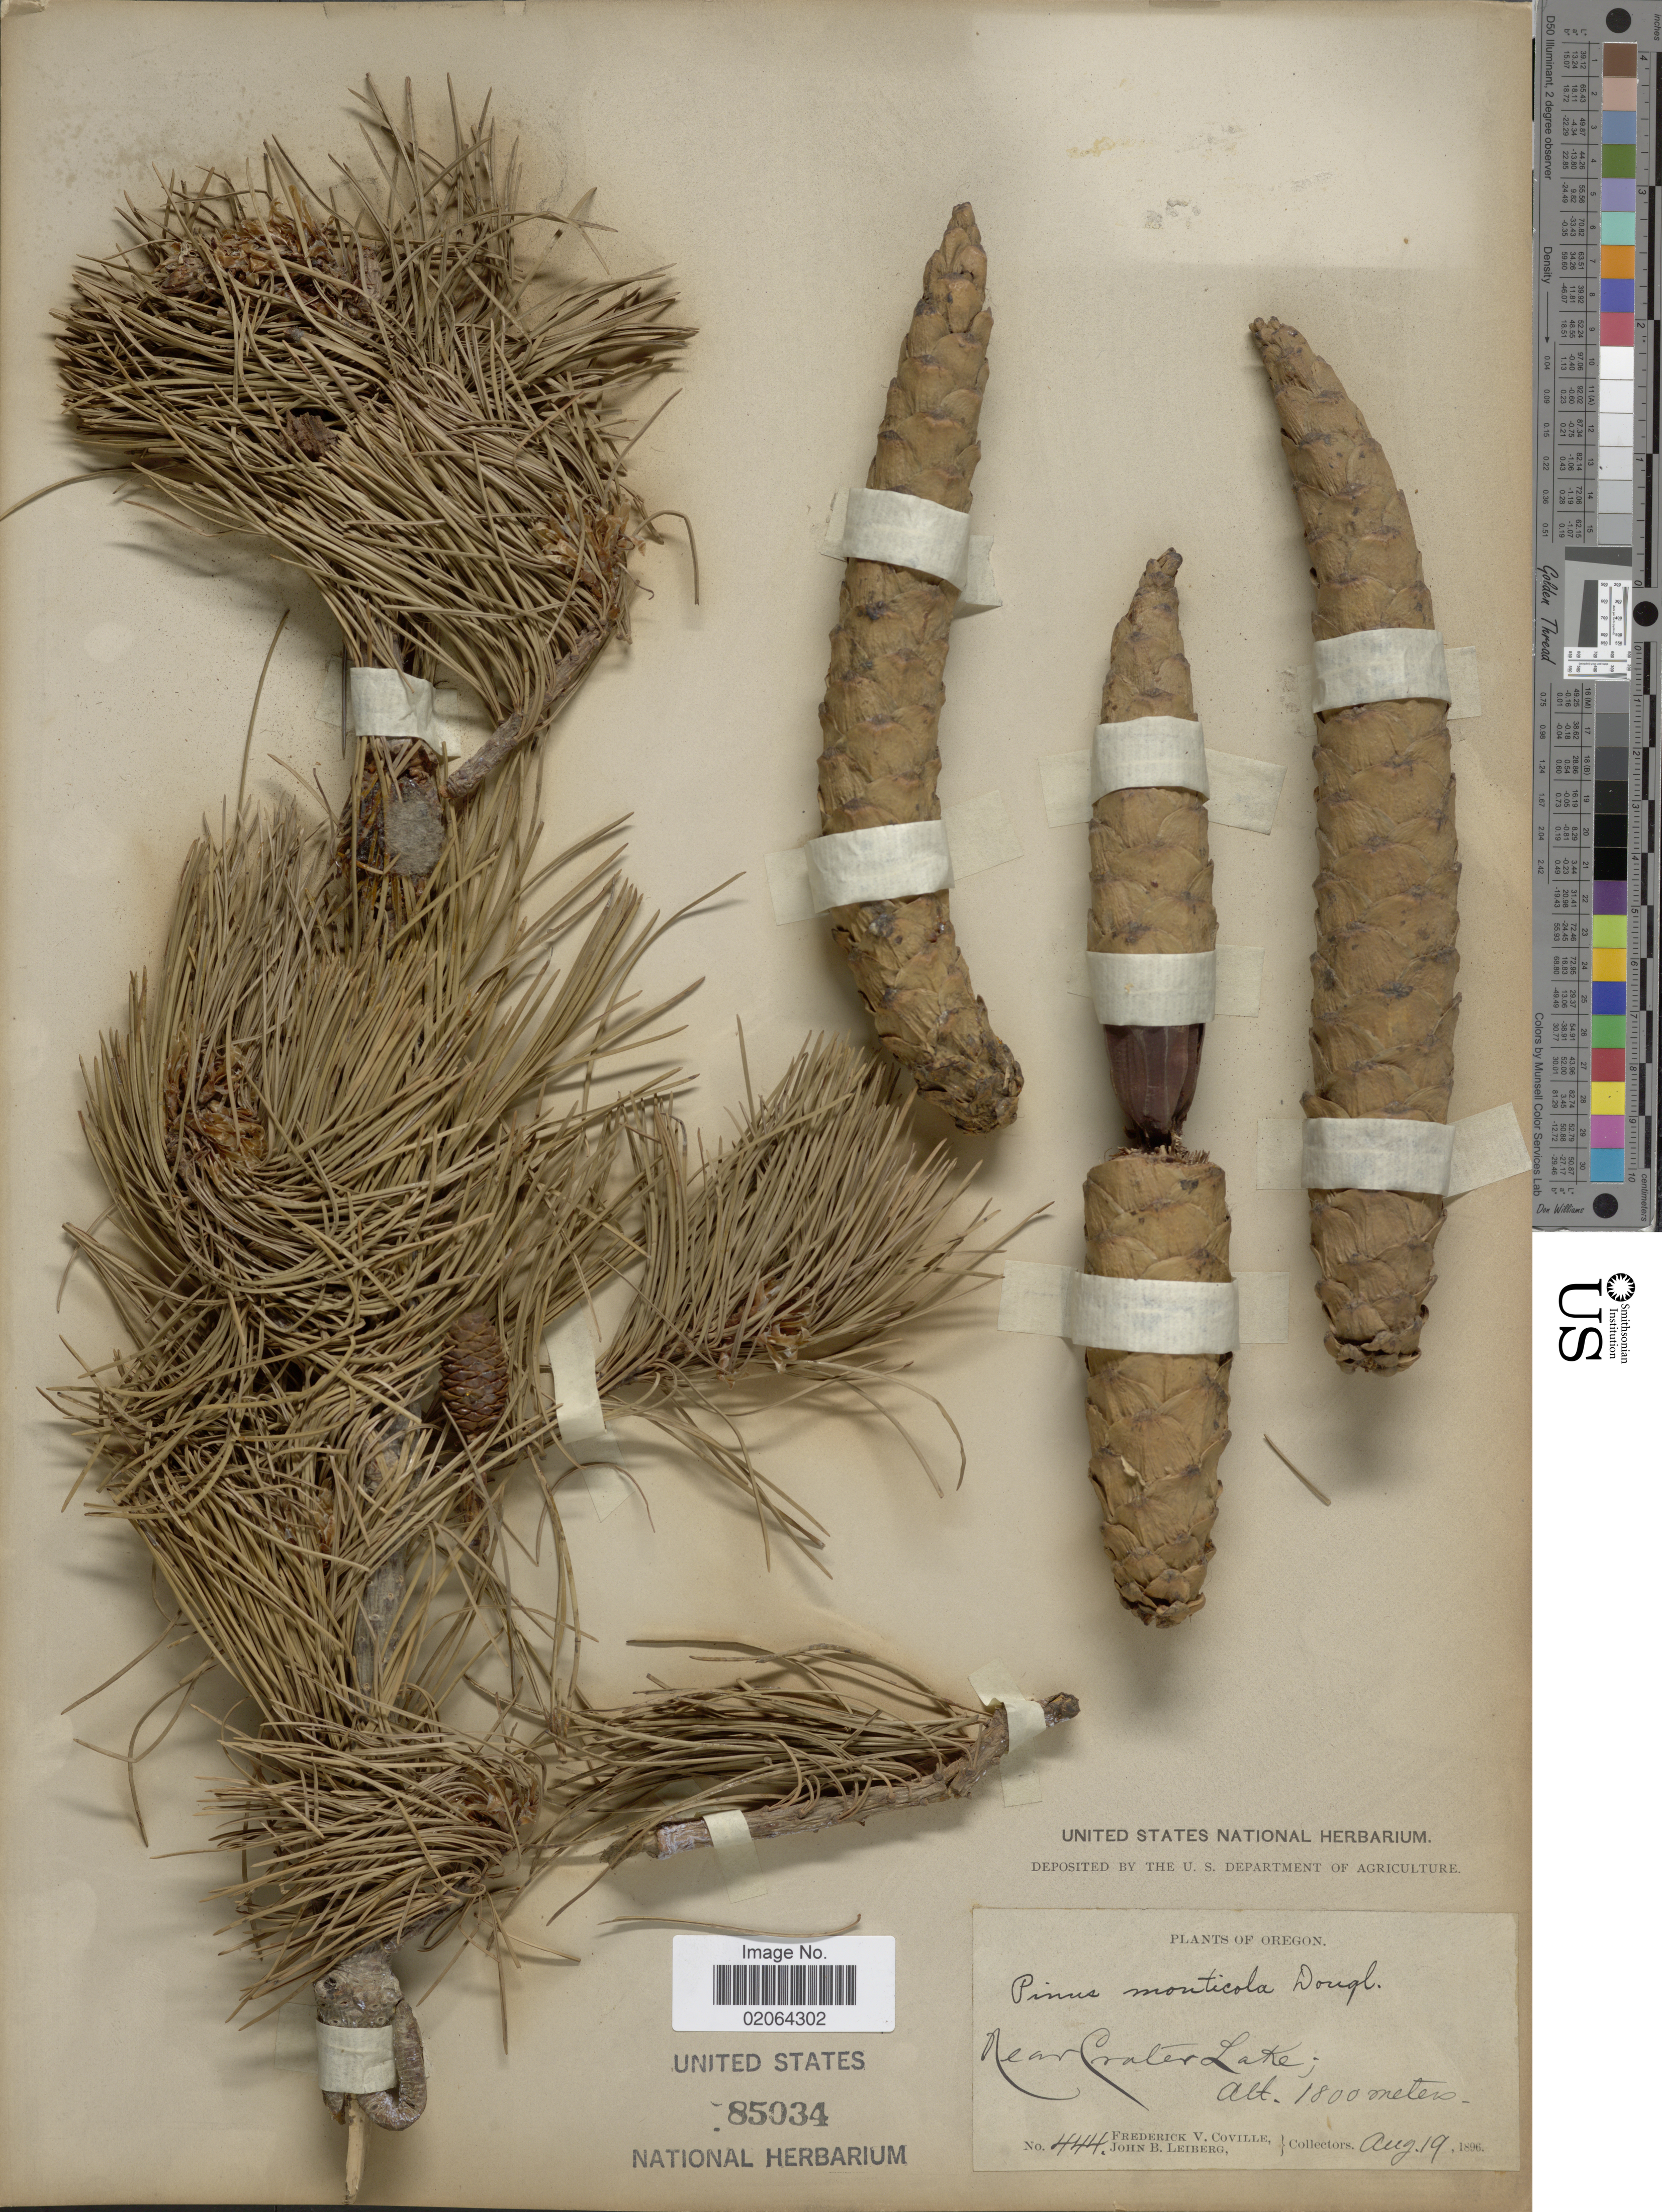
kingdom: Plantae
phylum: Tracheophyta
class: Pinopsida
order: Pinales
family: Pinaceae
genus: Pinus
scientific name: Pinus monticola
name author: Douglas ex D. Don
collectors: F. V. Coville & J. Leiberg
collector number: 444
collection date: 1896-08-19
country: United States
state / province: Oregon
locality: Oregon, Near Crater Lake.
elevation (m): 1800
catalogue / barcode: US 85034